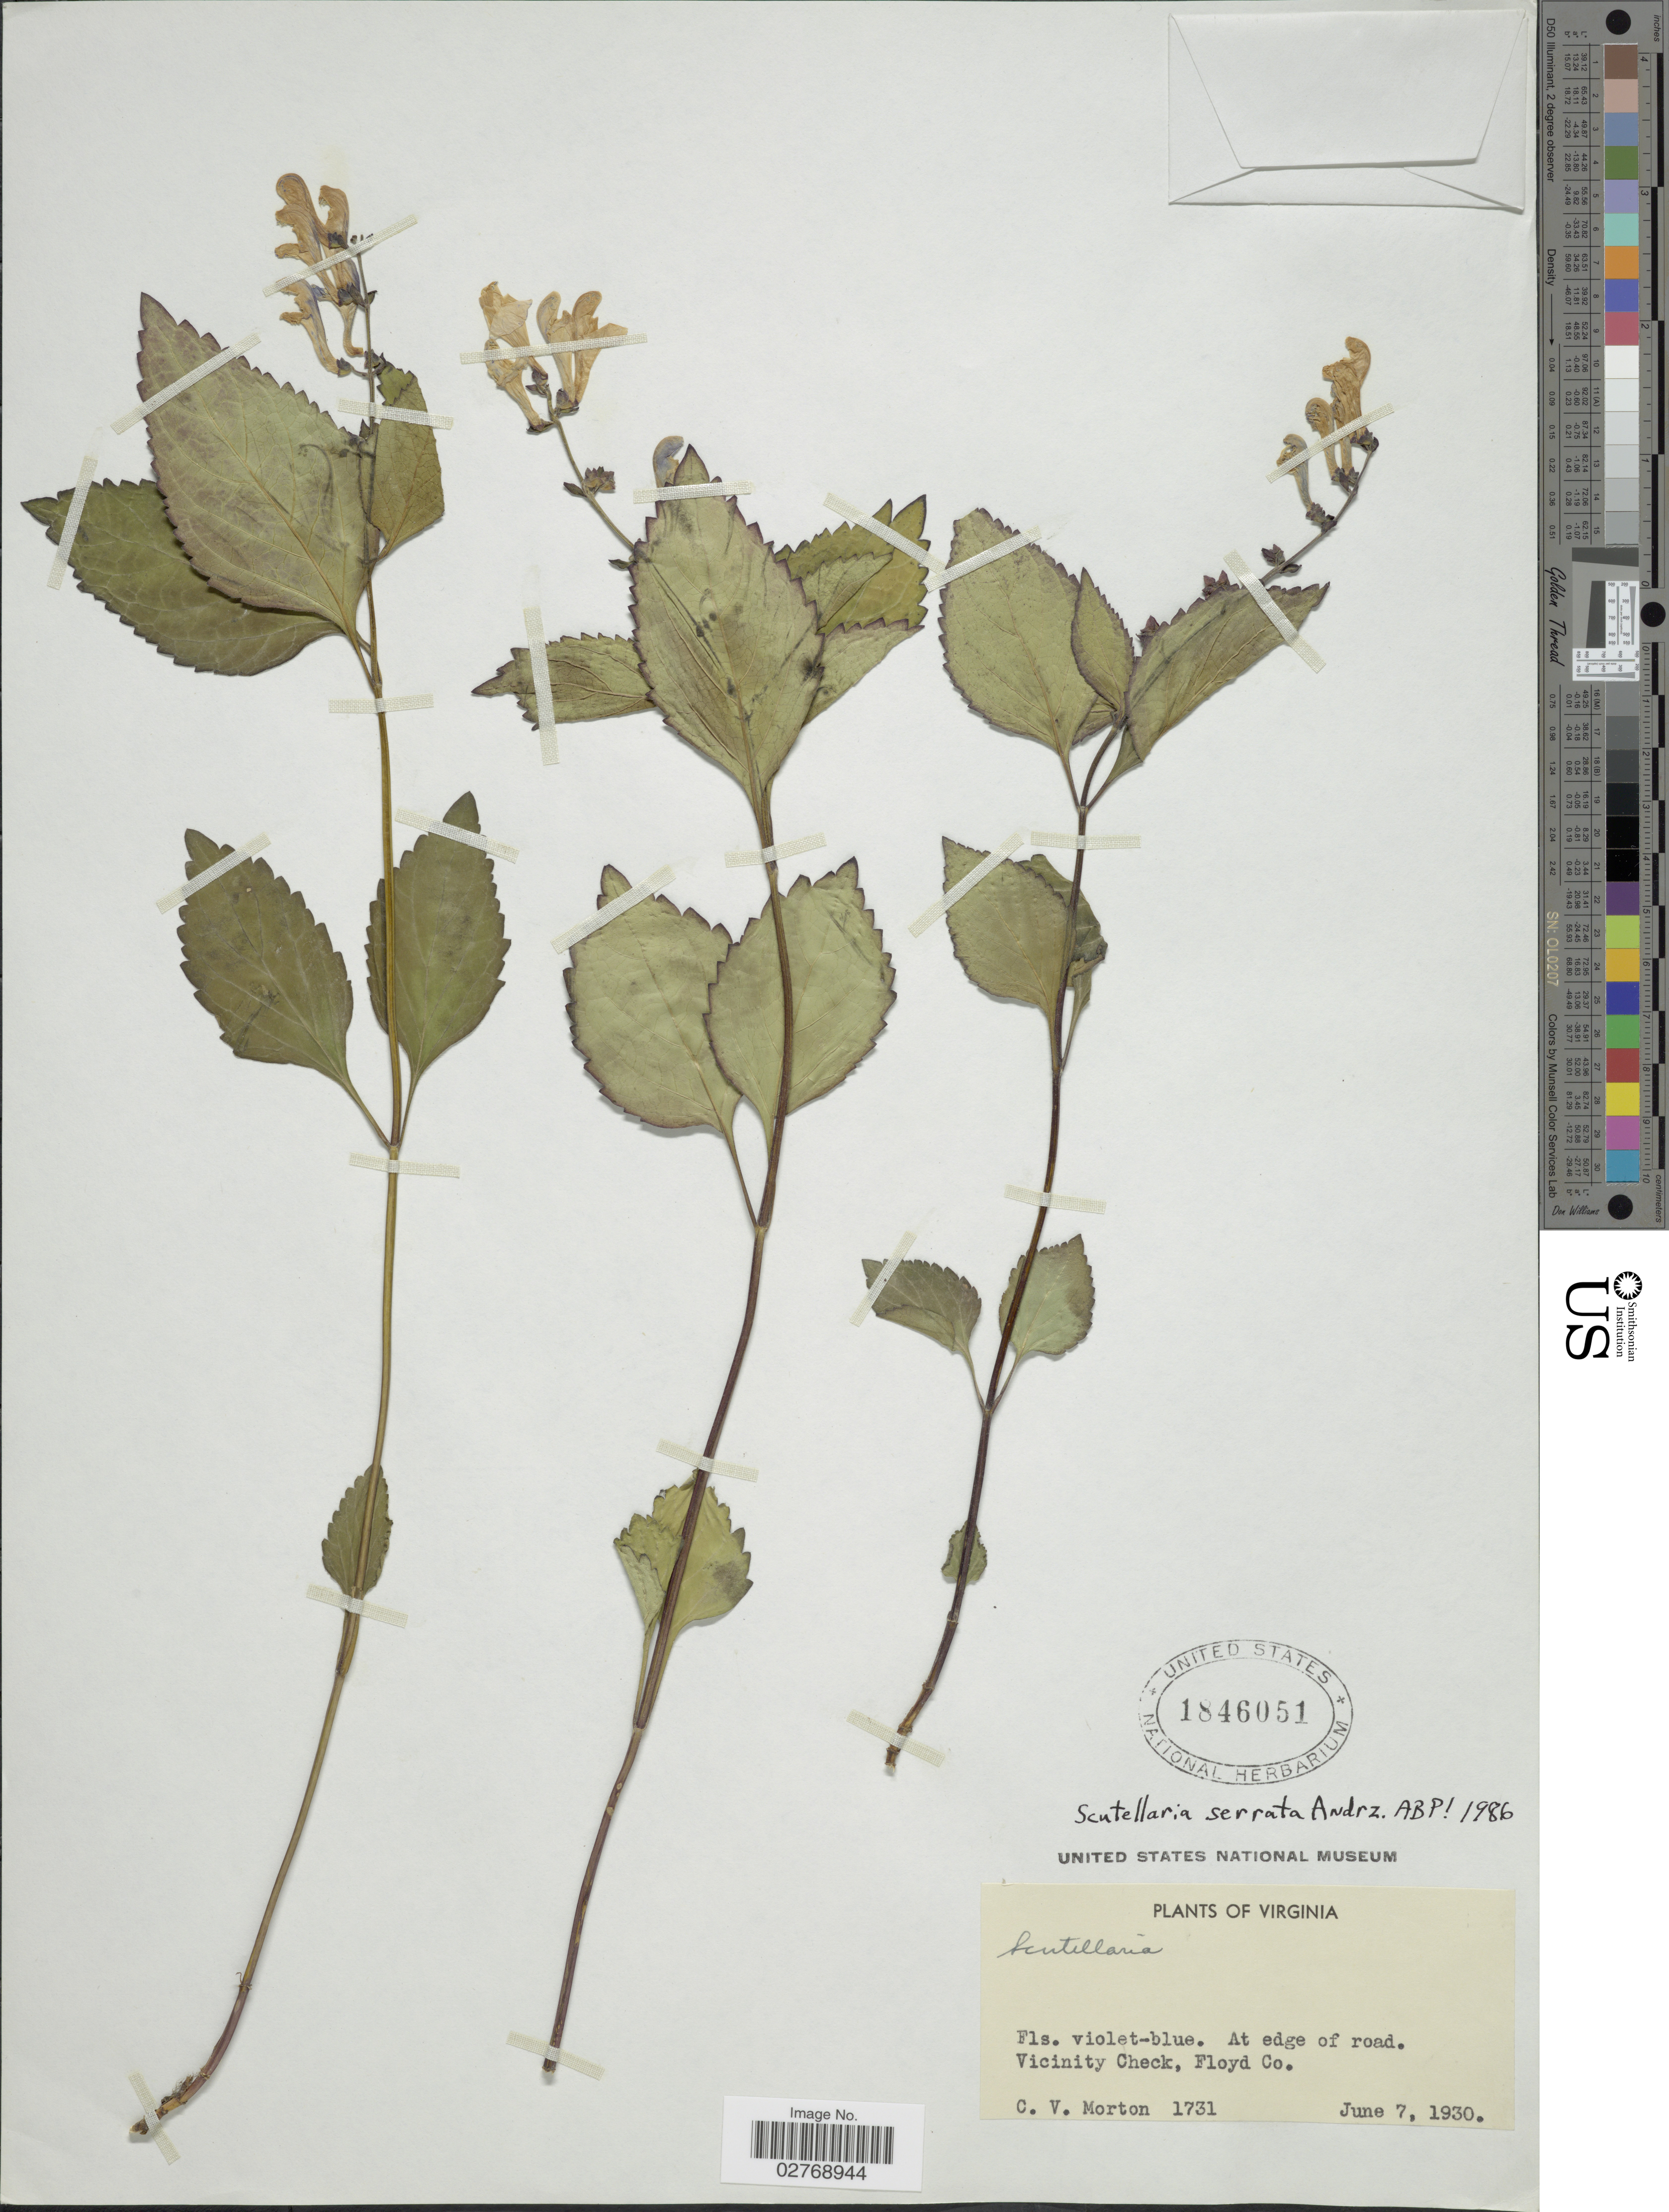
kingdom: Plantae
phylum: Tracheophyta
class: Magnoliopsida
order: Lamiales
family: Lamiaceae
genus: Scutellaria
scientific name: Scutellaria serrata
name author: Andrews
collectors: C. V. Morton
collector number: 1731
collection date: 1930-06-07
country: United States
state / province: Virginia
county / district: Floyd / Patrick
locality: At edge of road. Vicinity Check, Floyd Co.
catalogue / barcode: US 1846051